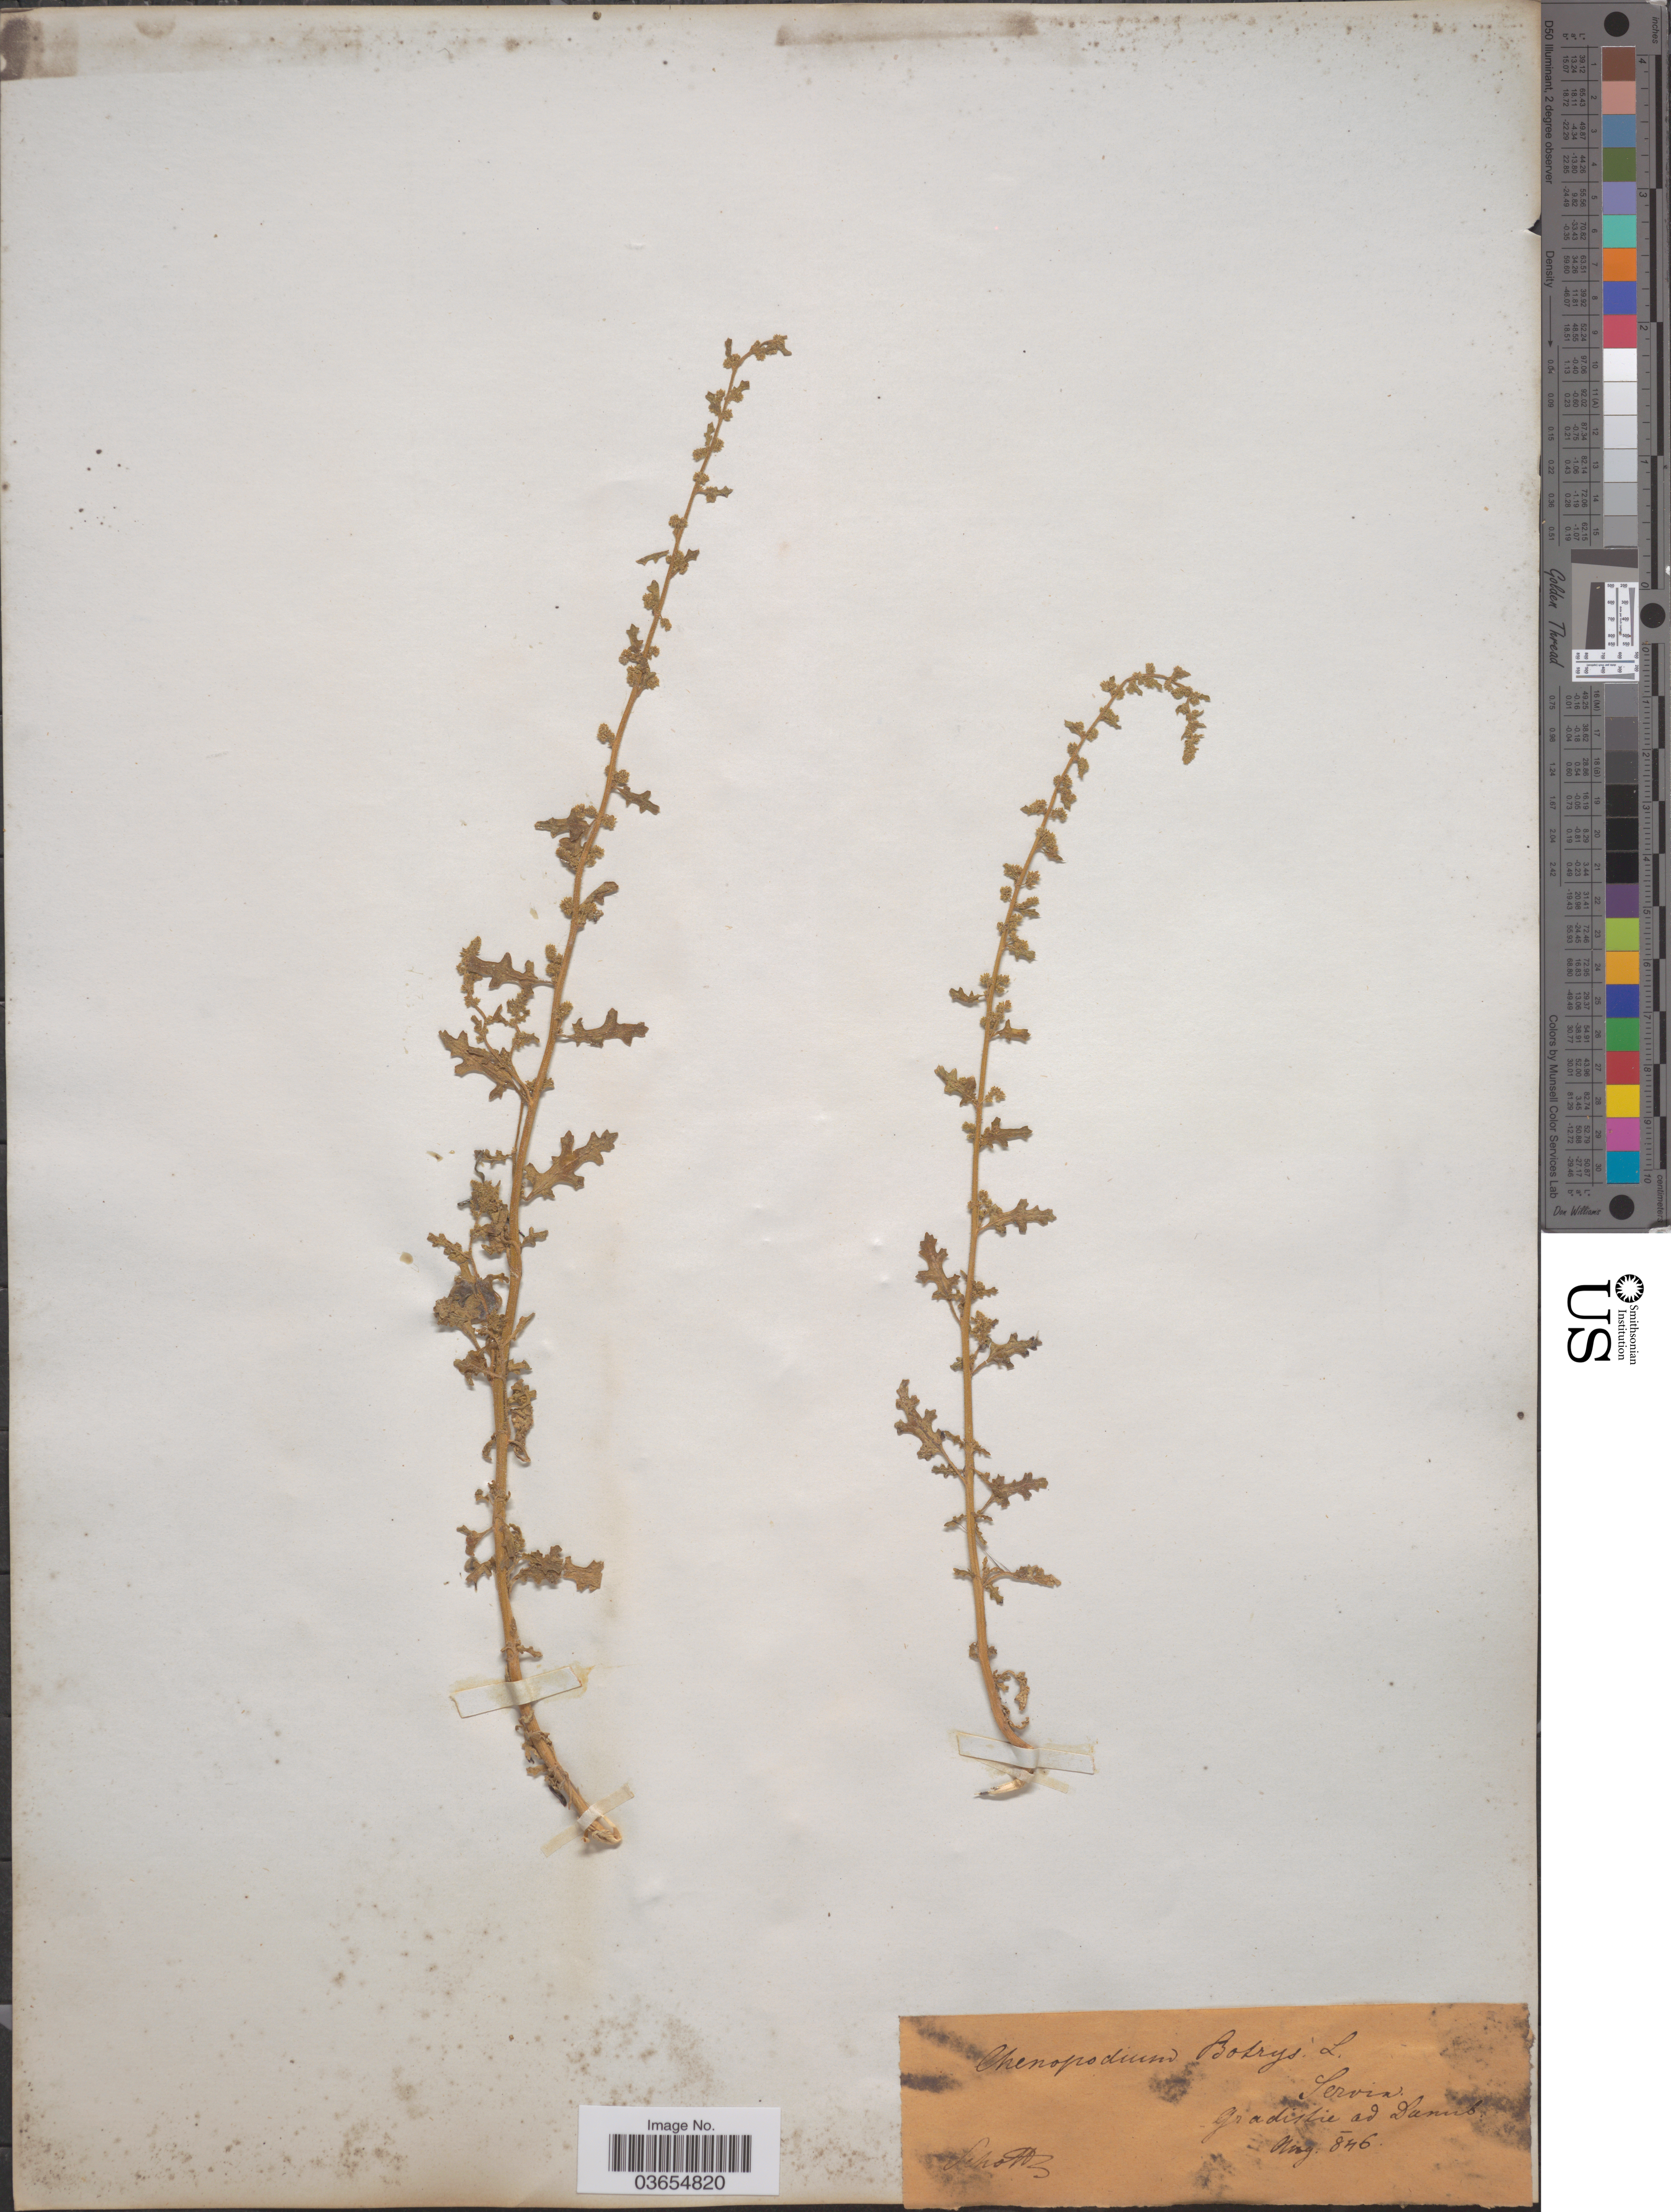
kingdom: Plantae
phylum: Tracheophyta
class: Magnoliopsida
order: Caryophyllales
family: Amaranthaceae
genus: Chenopodium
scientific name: Chenopodium botrys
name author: L.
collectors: -. Schottz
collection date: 1846-08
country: Serbia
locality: Servia. Gradistie ad Danub.